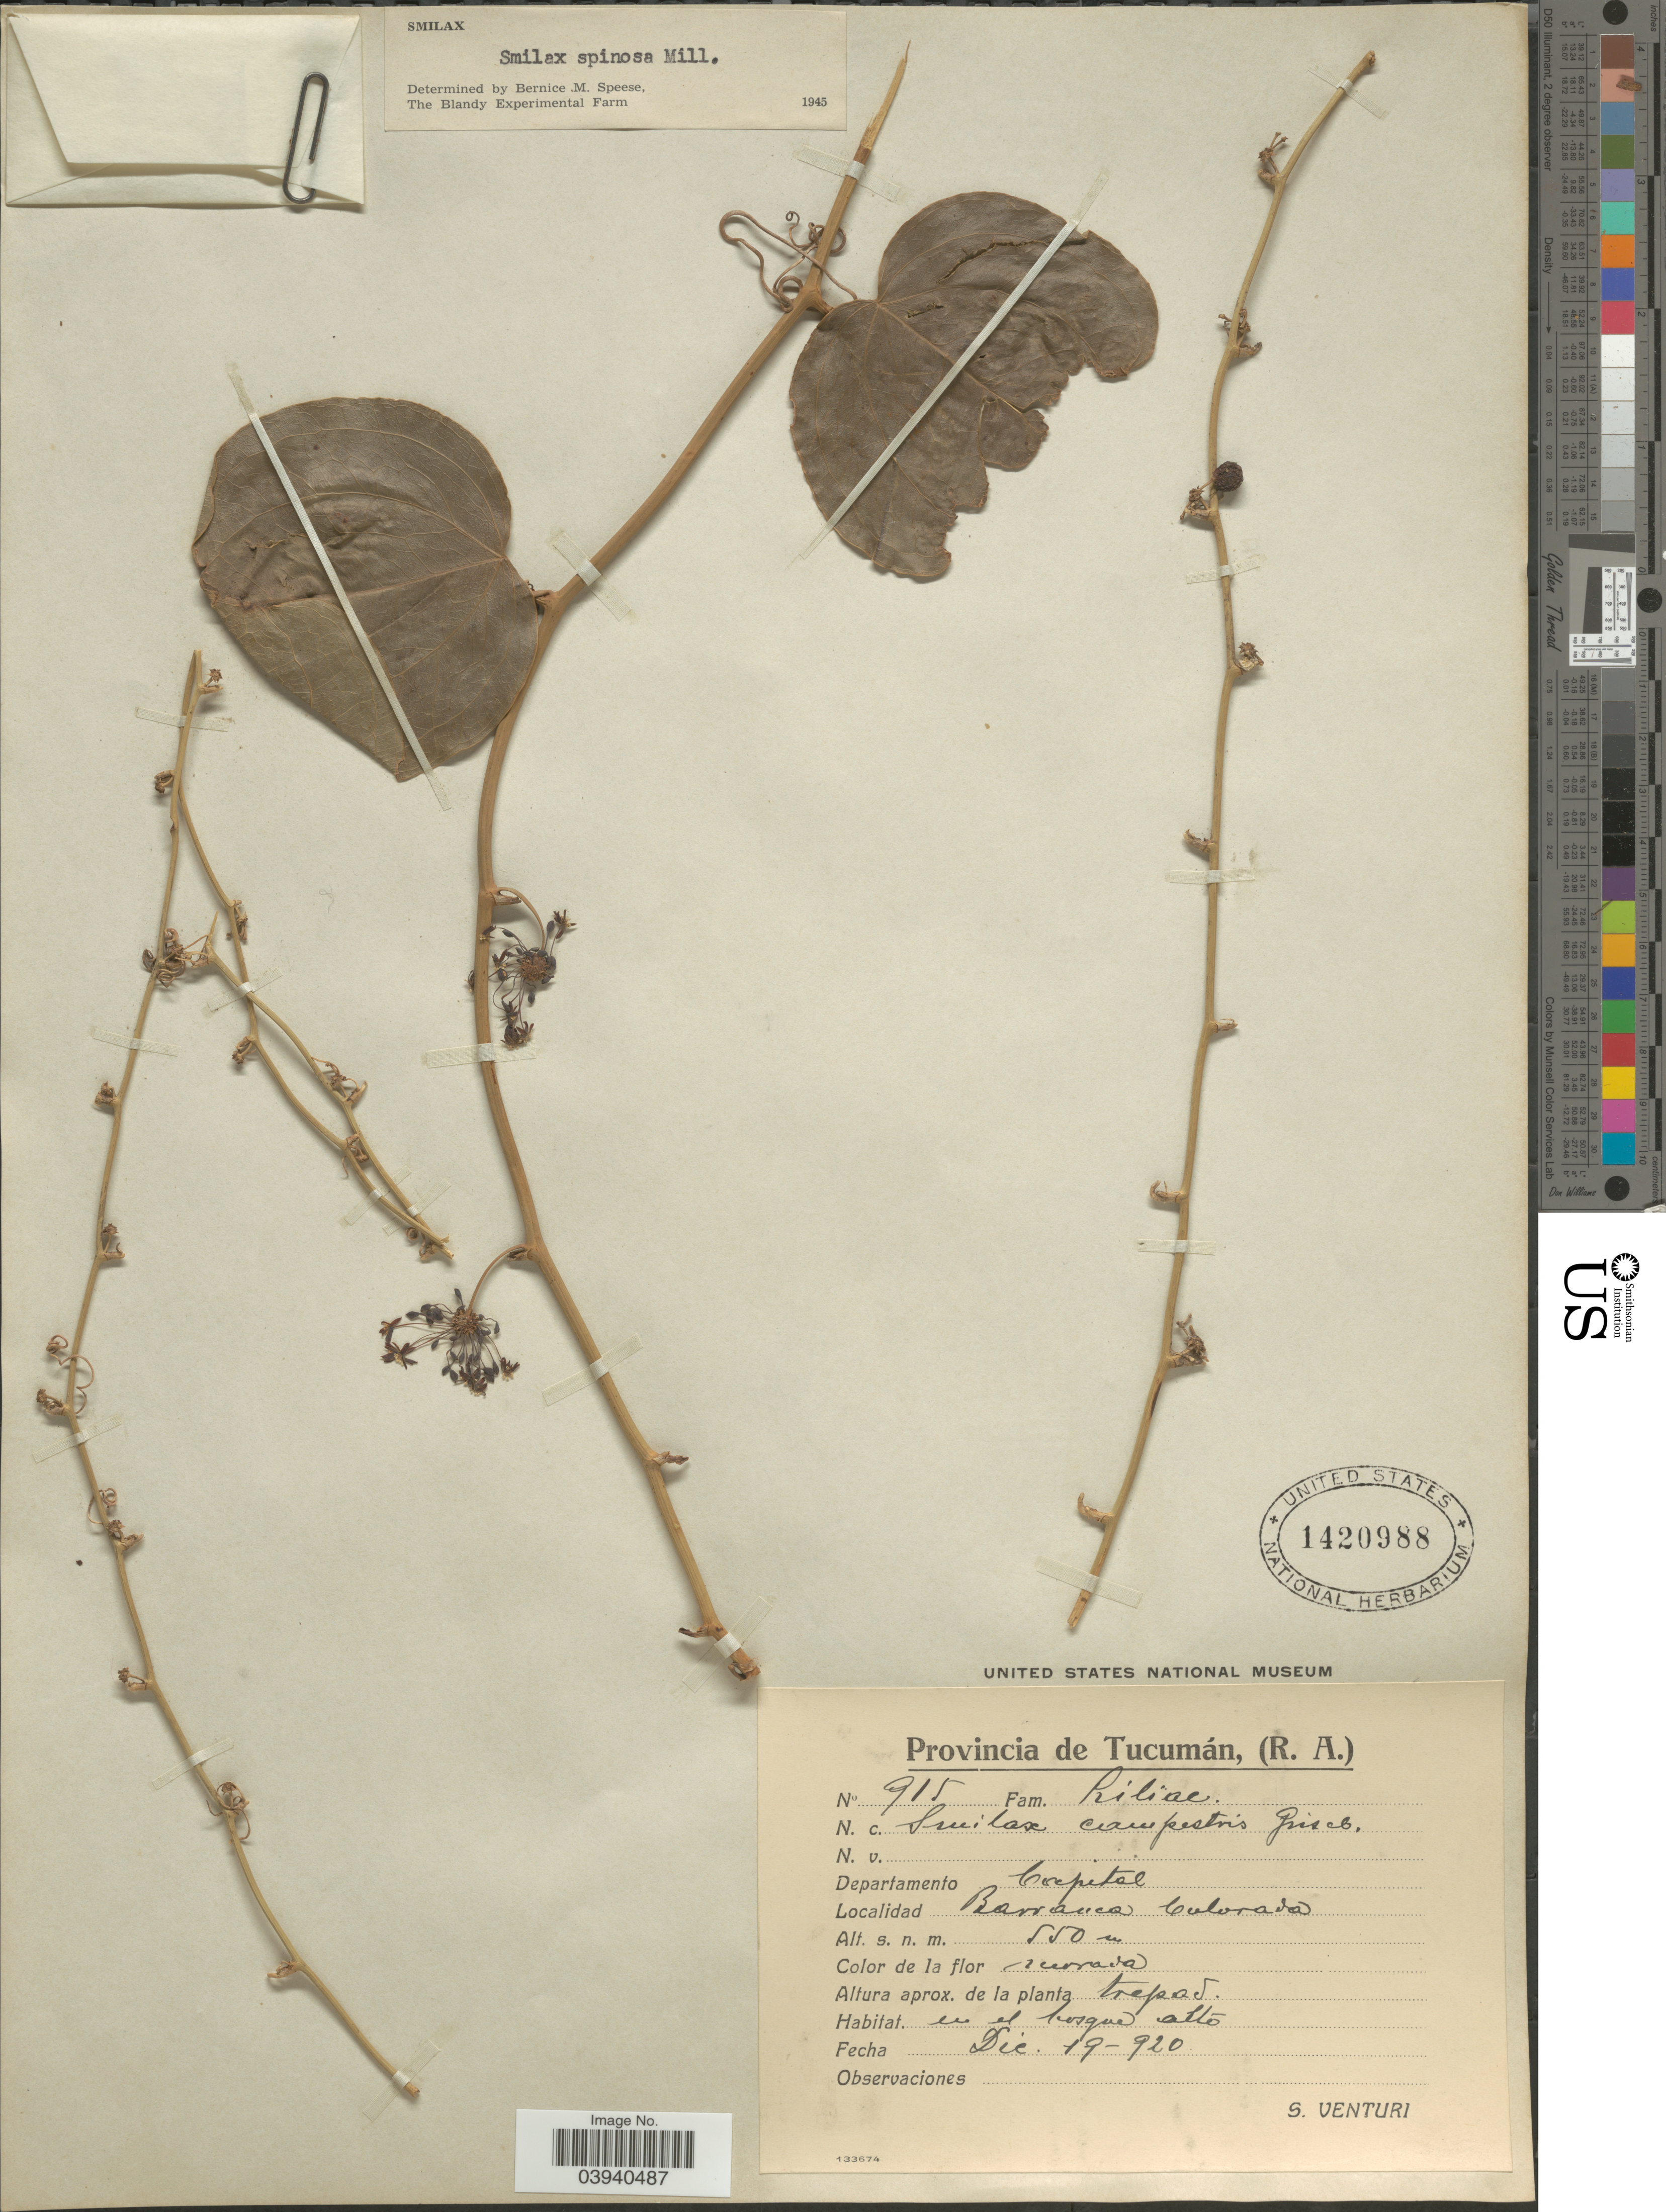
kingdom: Plantae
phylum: Tracheophyta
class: Liliopsida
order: Liliales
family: Smilacaceae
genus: Smilax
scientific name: Smilax sp.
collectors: S. Venturi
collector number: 915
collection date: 1920-12-19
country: Argentina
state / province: Tucuman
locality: Departamento Capital. Barranca Colorada.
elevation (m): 550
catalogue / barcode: US 1420988